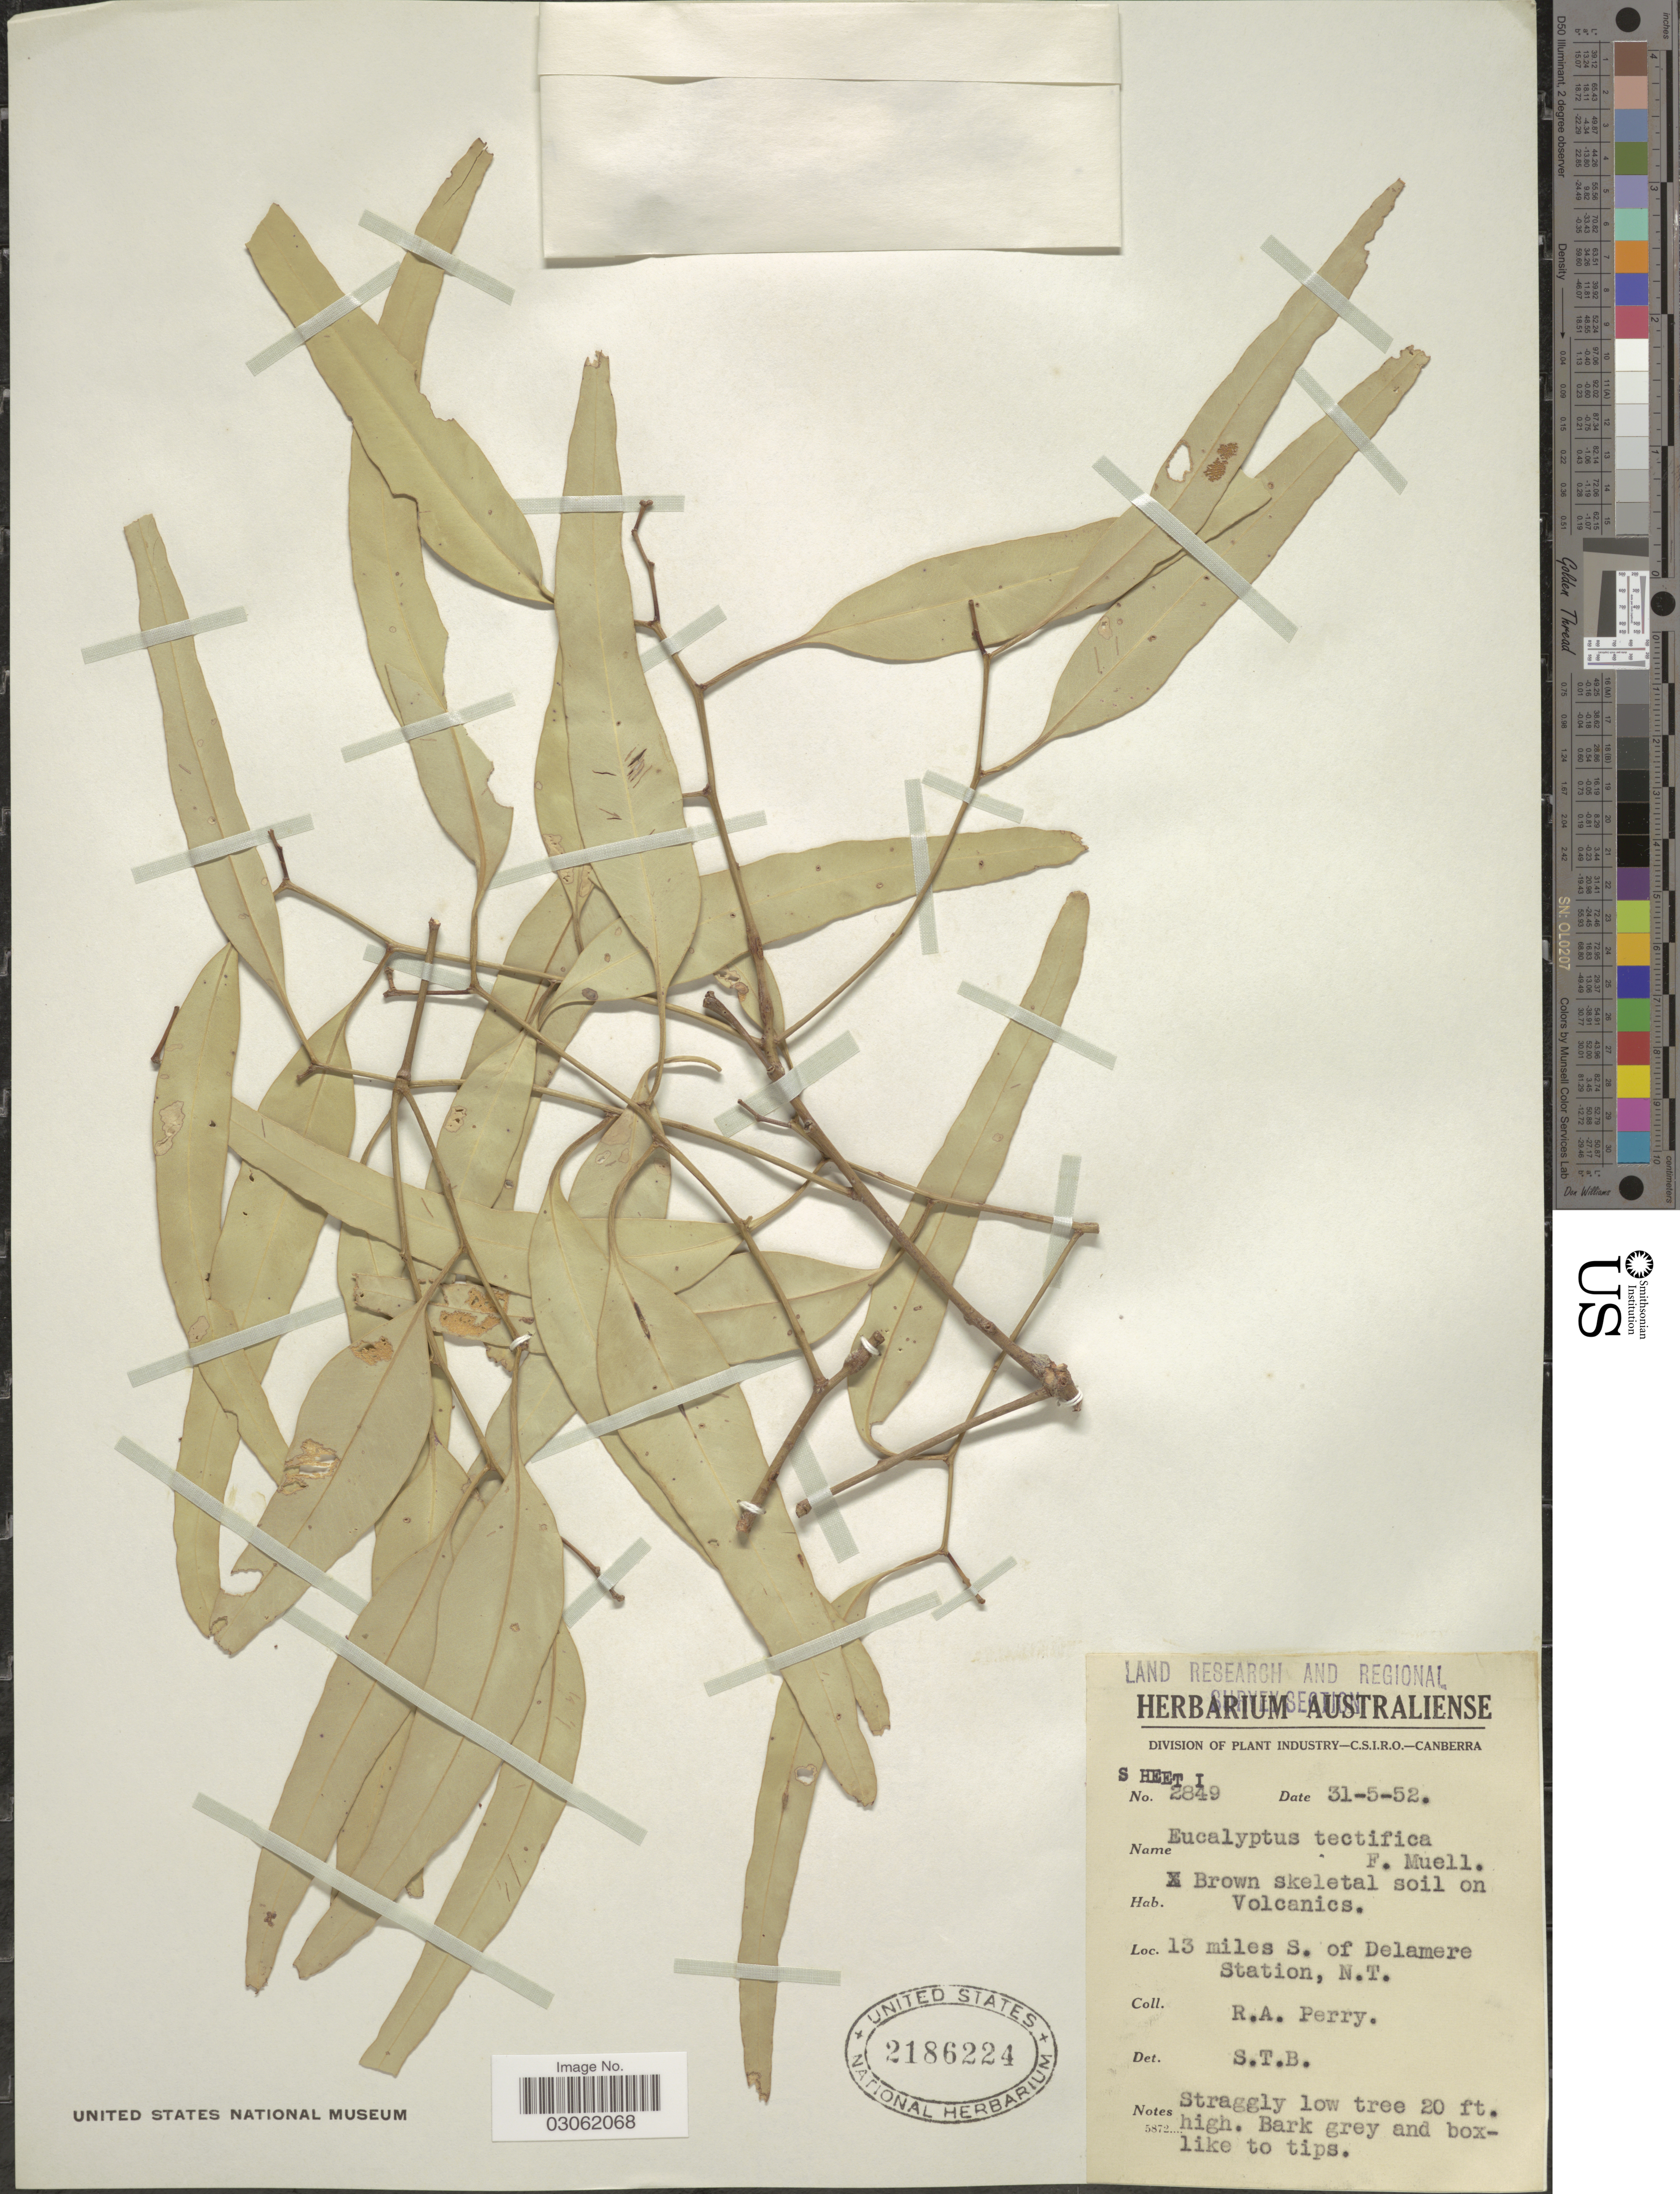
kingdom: Plantae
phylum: Tracheophyta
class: Magnoliopsida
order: Myrtales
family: Myrtaceae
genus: Eucalyptus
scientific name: Eucalyptus tectifica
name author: F. Muell.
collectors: Perry, R. A.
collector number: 2849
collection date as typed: Transcribed d/m/y: 31/5/52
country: Australia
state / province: Northern Territory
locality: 13 miles S. of Delamere Station, N. T.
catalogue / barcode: US 2186224